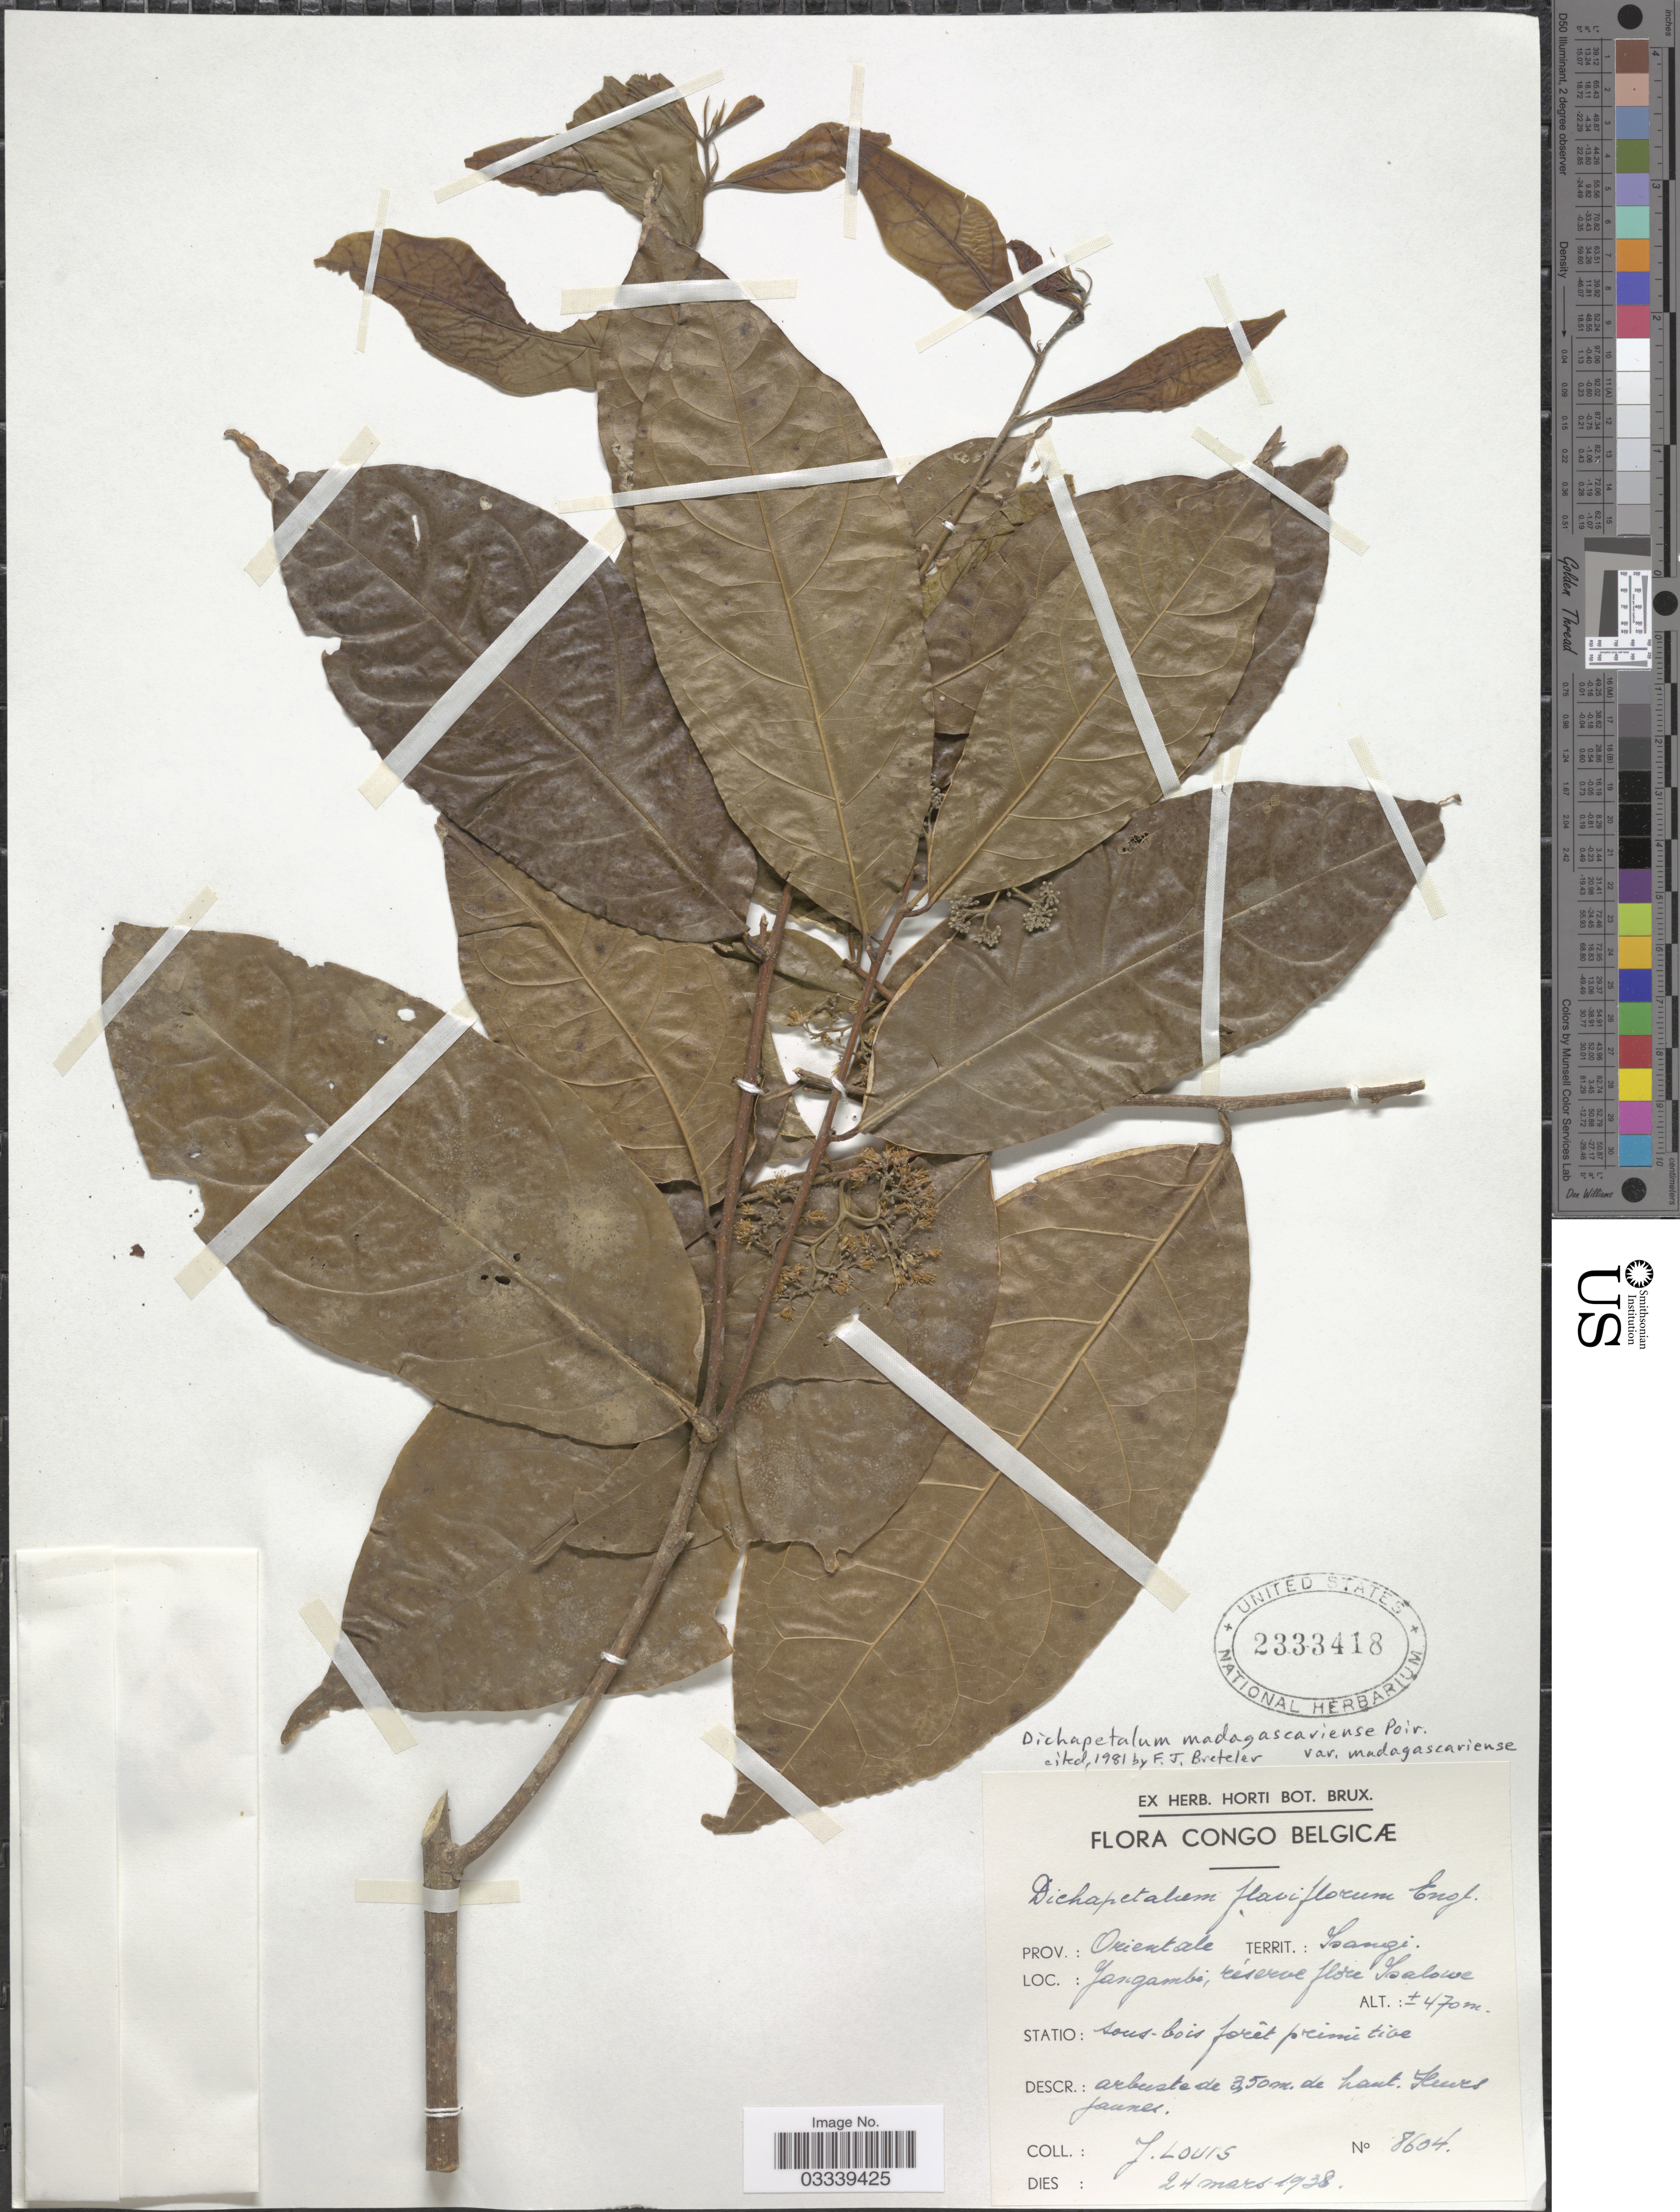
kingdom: Plantae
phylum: Tracheophyta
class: Magnoliopsida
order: Malpighiales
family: Dichapetalaceae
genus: Dichapetalum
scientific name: Dichapetalum madagascariense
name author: Poir.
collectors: J. Louis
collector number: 8604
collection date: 1938-03-24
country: Congo, Democratic Republic of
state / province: Tshopo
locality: Congo Belgicæ, Prov.: Orientale, Territ.: Isangi, Yangambi, réserve flore Isalowe.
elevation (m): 470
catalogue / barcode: US 2333418